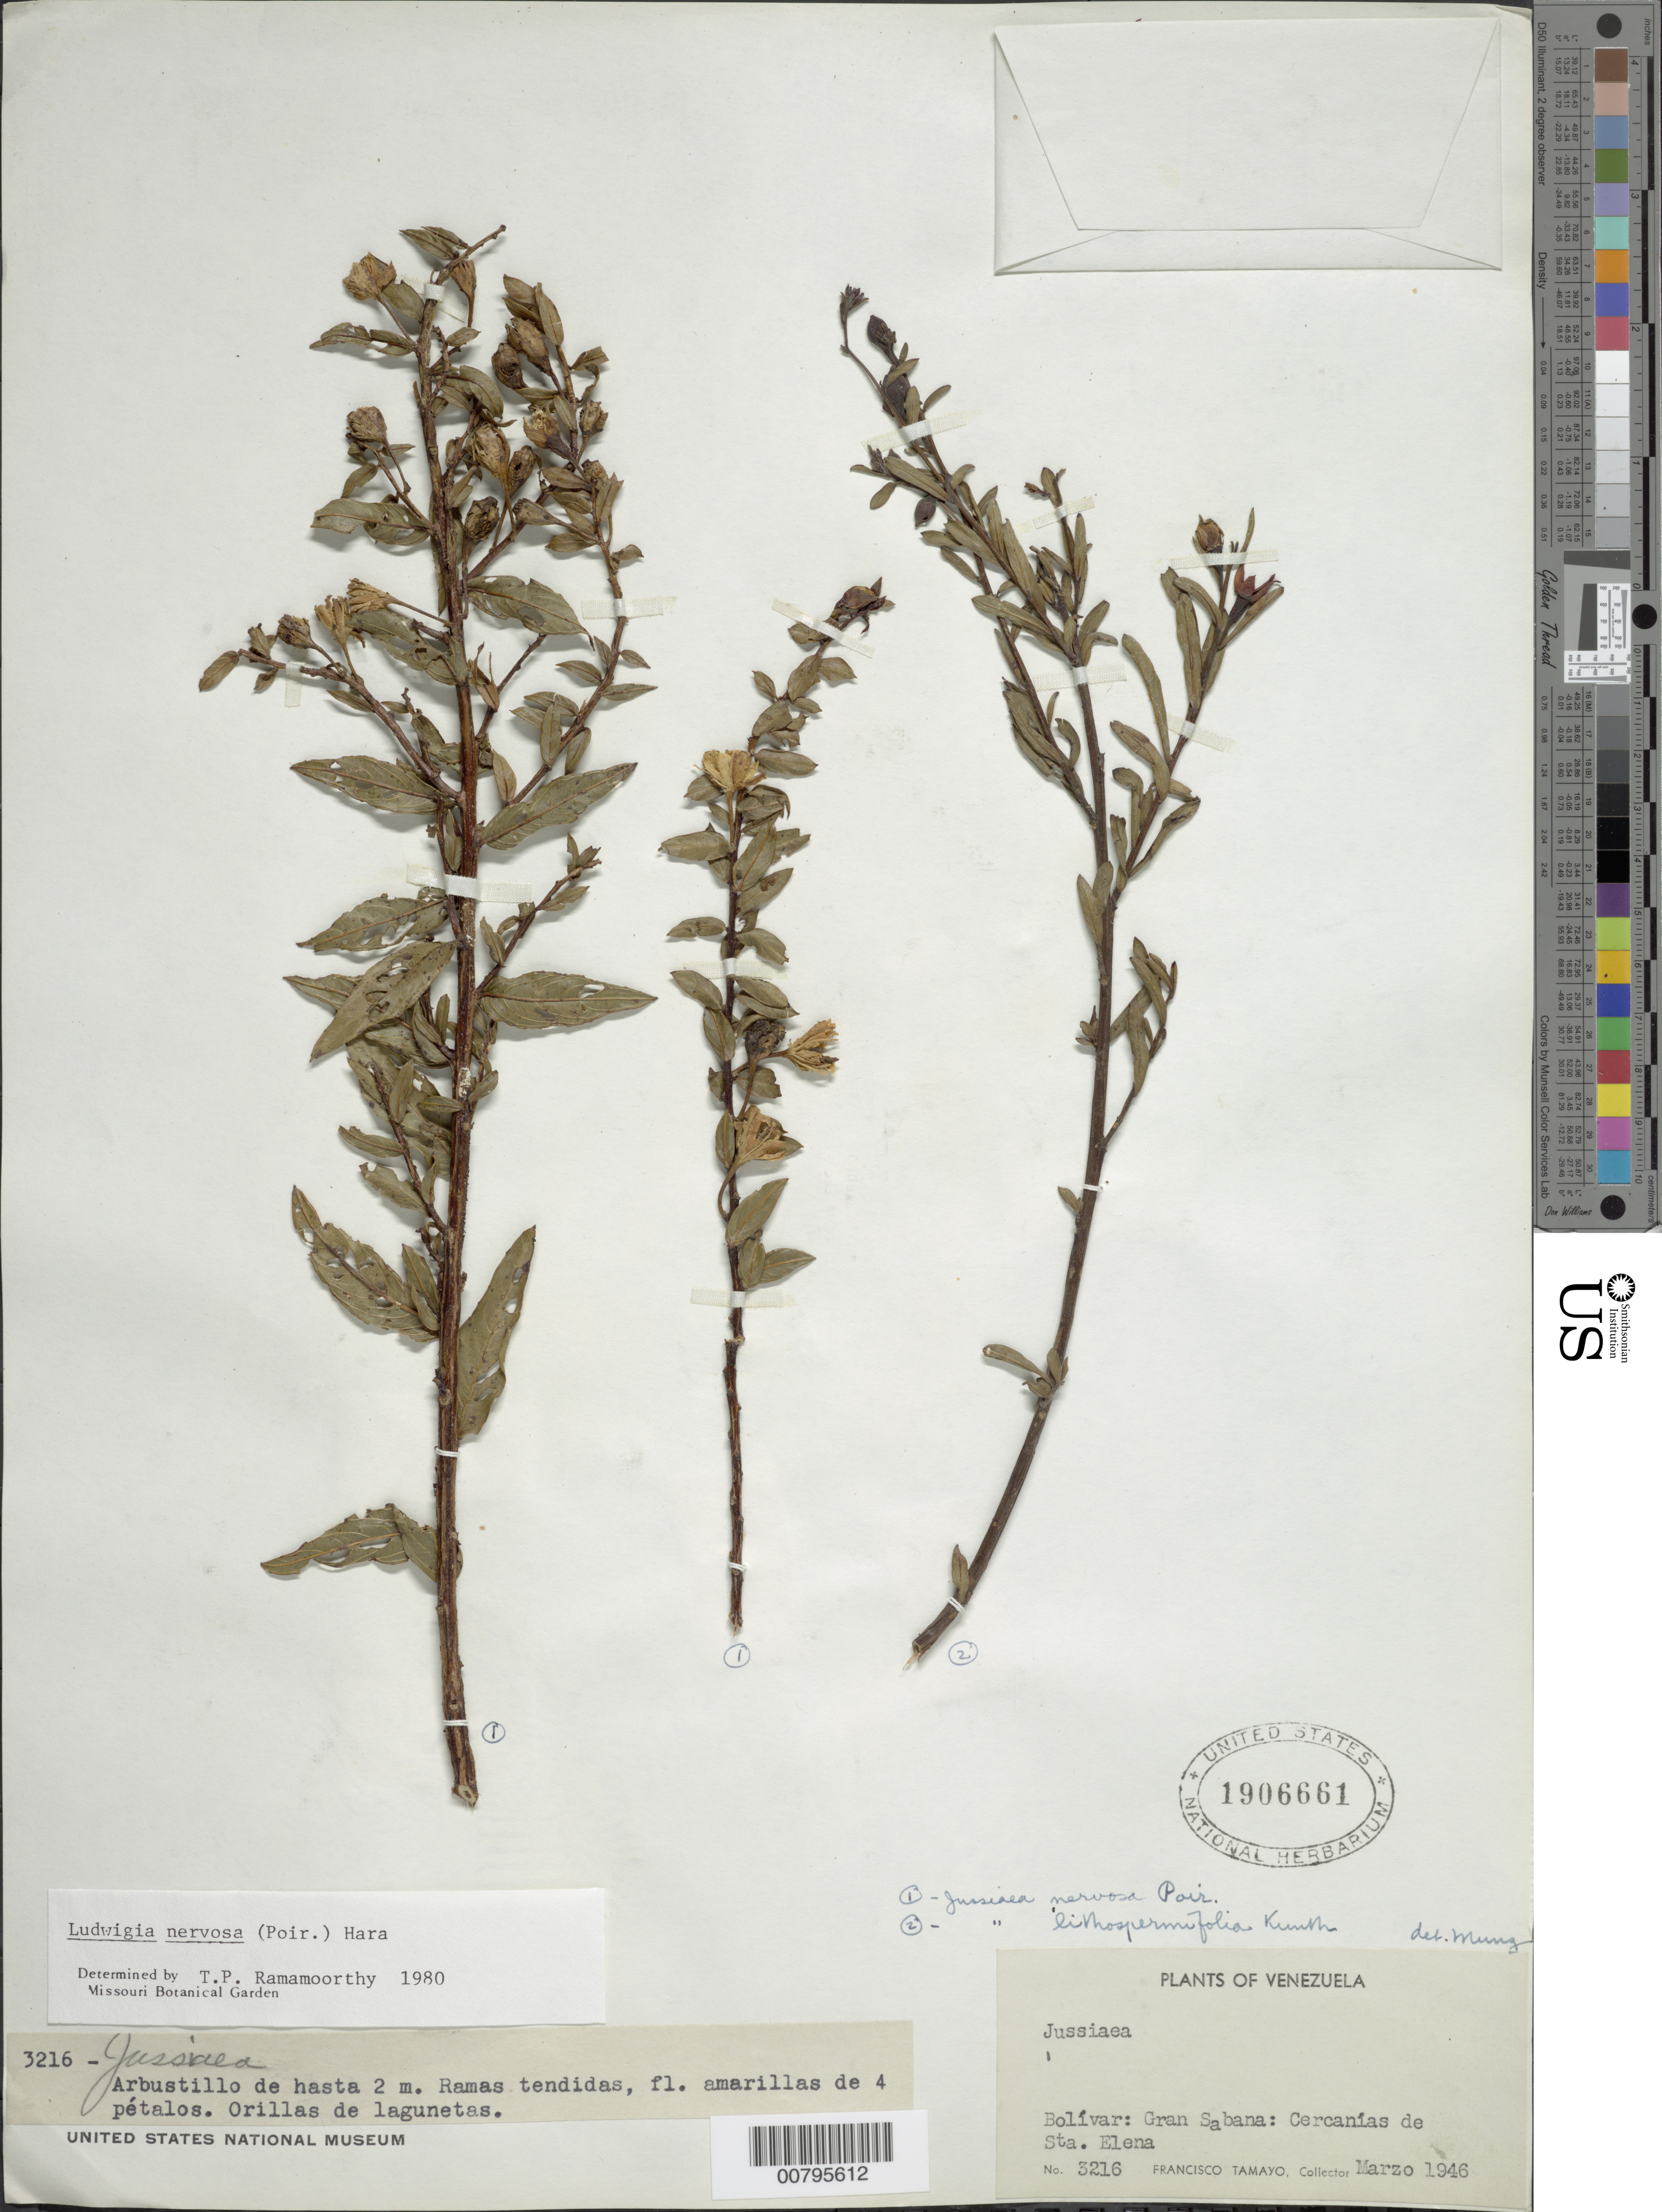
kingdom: Plantae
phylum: Tracheophyta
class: Magnoliopsida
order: Myrtales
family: Onagraceae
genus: Ludwigia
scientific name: Ludwigia nervosa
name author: (Poir.) H. Hara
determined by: Ramamoorthy, T. P.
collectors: F. Tamayo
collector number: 3216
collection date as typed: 28-Mar-46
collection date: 1946-03-28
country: Venezuela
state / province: Bolívar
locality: Gran Sabana, Sta. Elena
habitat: Orillas de lagunetas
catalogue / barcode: US 1906661